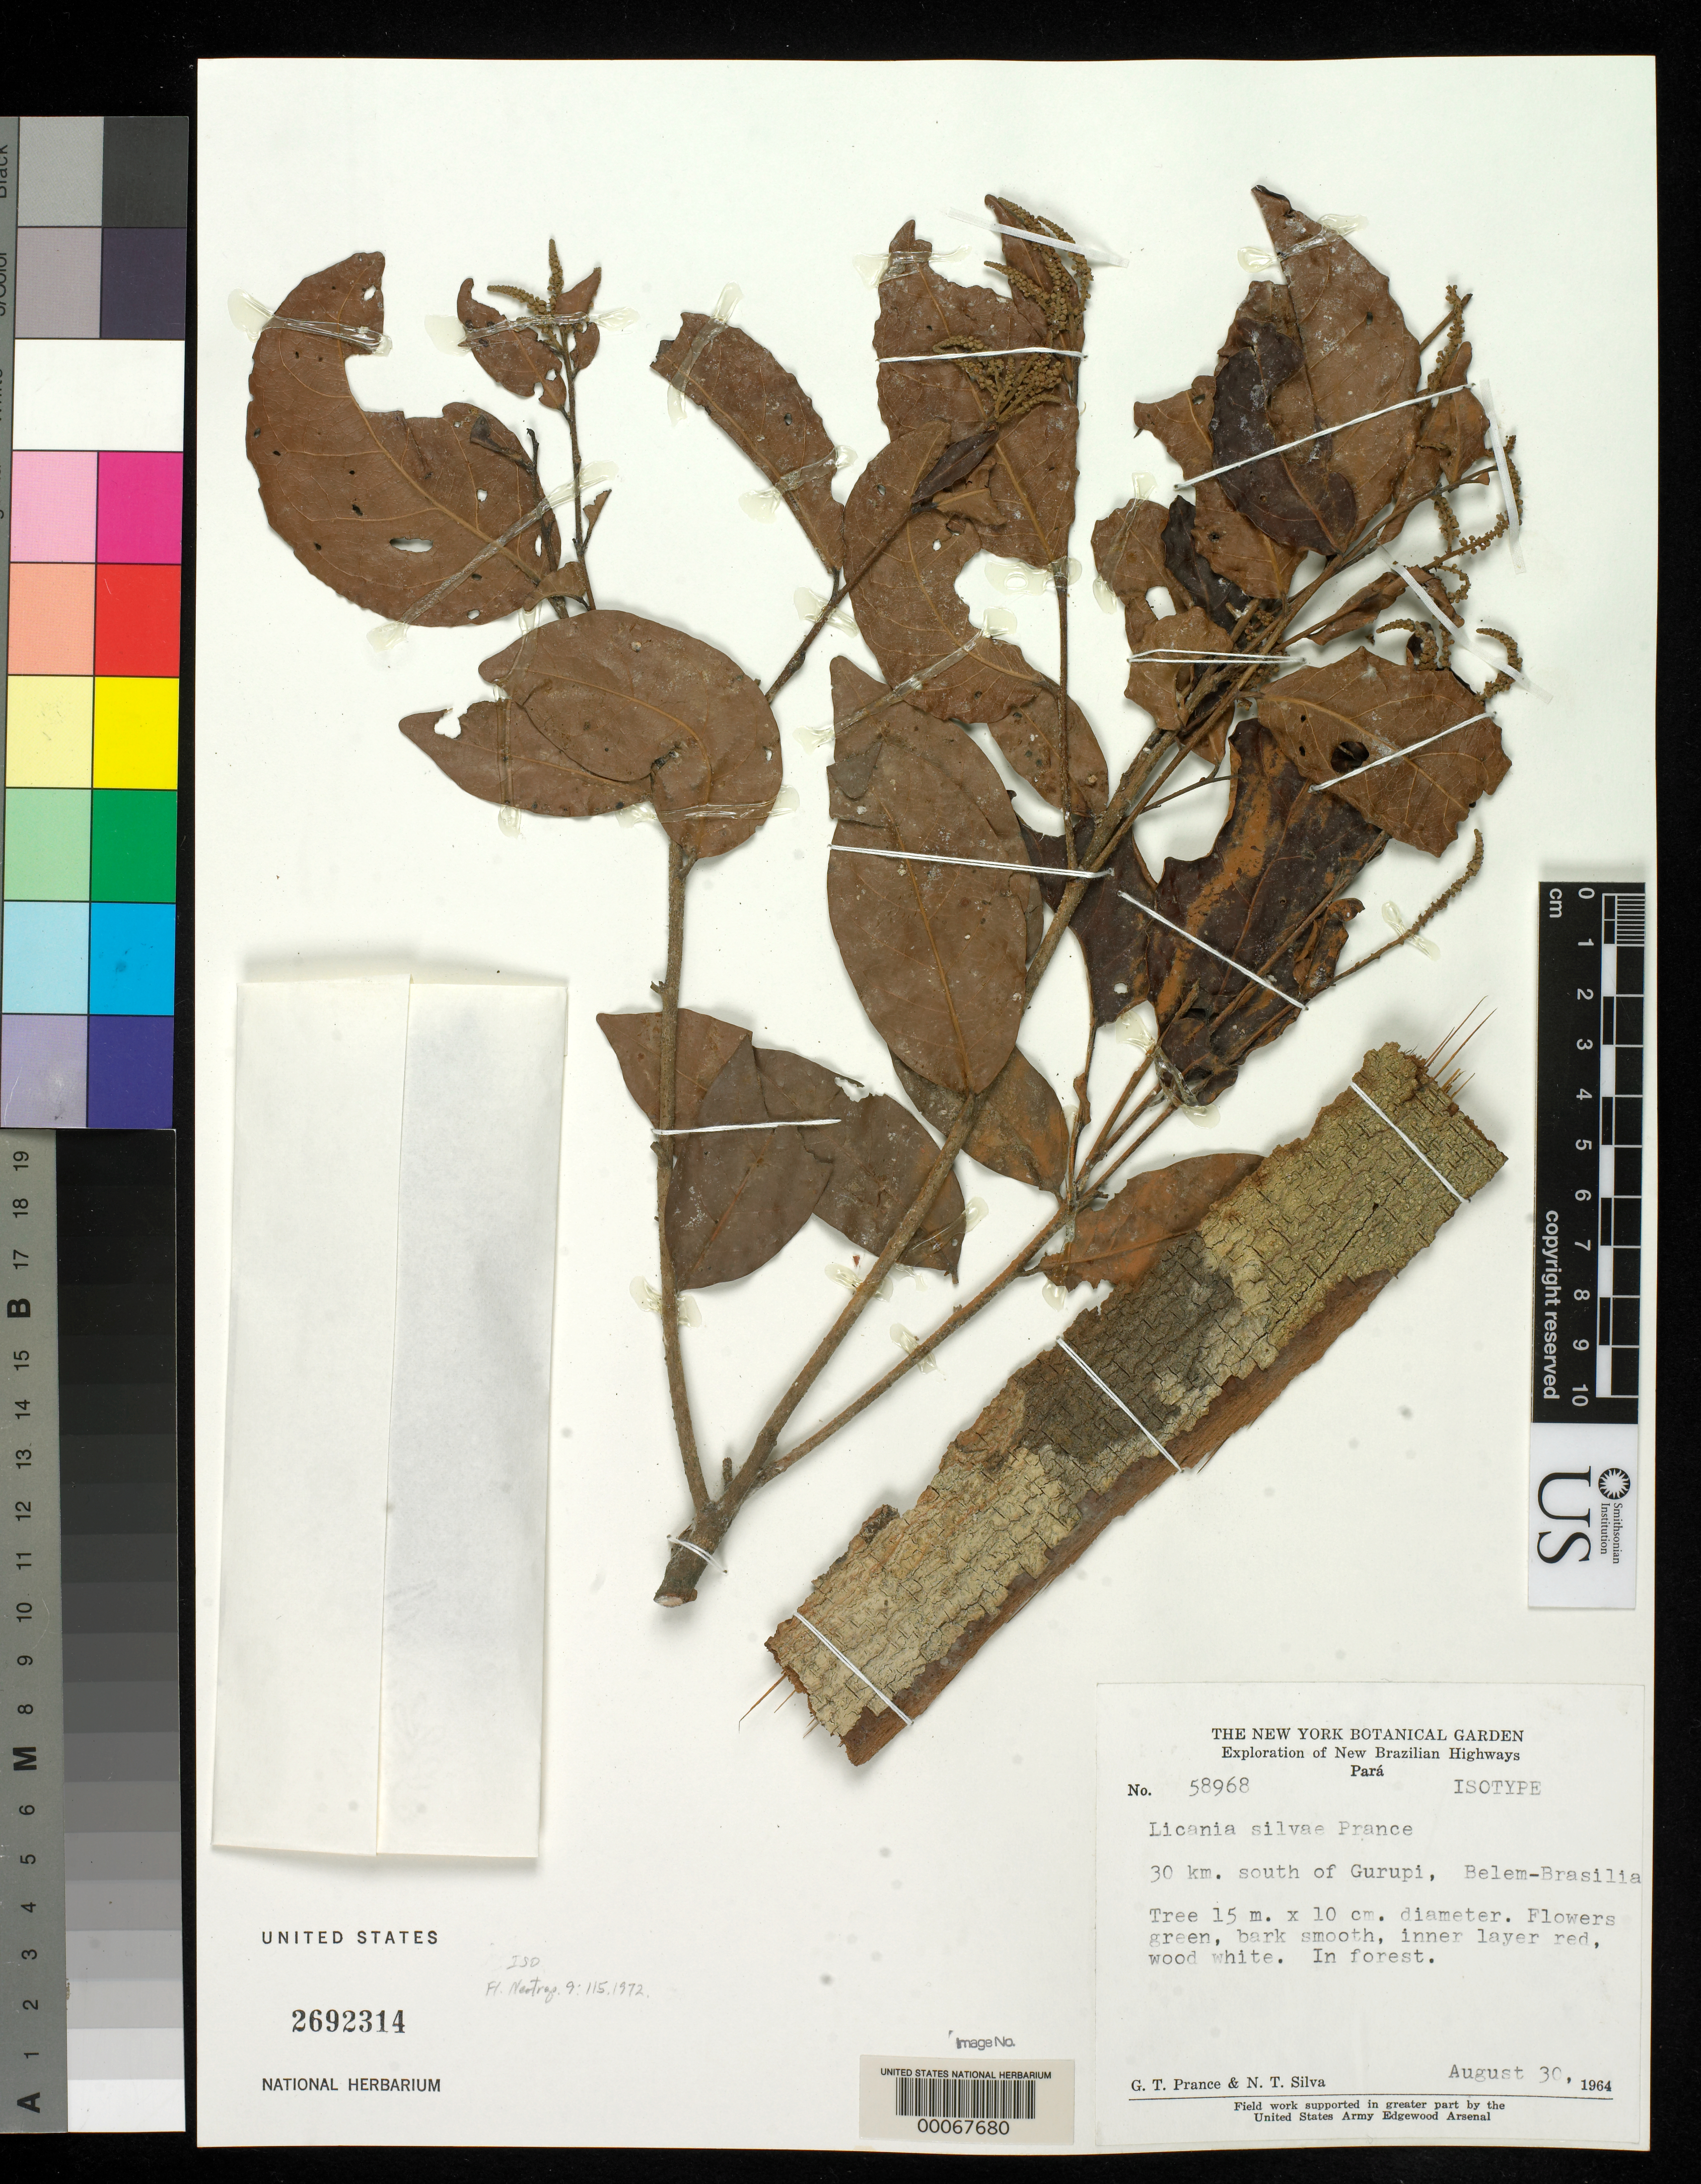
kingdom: Plantae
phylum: Tracheophyta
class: Magnoliopsida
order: Malpighiales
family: Chrysobalanaceae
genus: Licania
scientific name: Licania silvae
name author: Prance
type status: Isotype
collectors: G. T. Prance & N. T. Silva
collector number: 58968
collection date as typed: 30 Aug 1964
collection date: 1964-08-30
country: Brazil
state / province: Pará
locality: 30 km. S of Gurupi, Belem-Brasilia highway.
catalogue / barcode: US 2692314